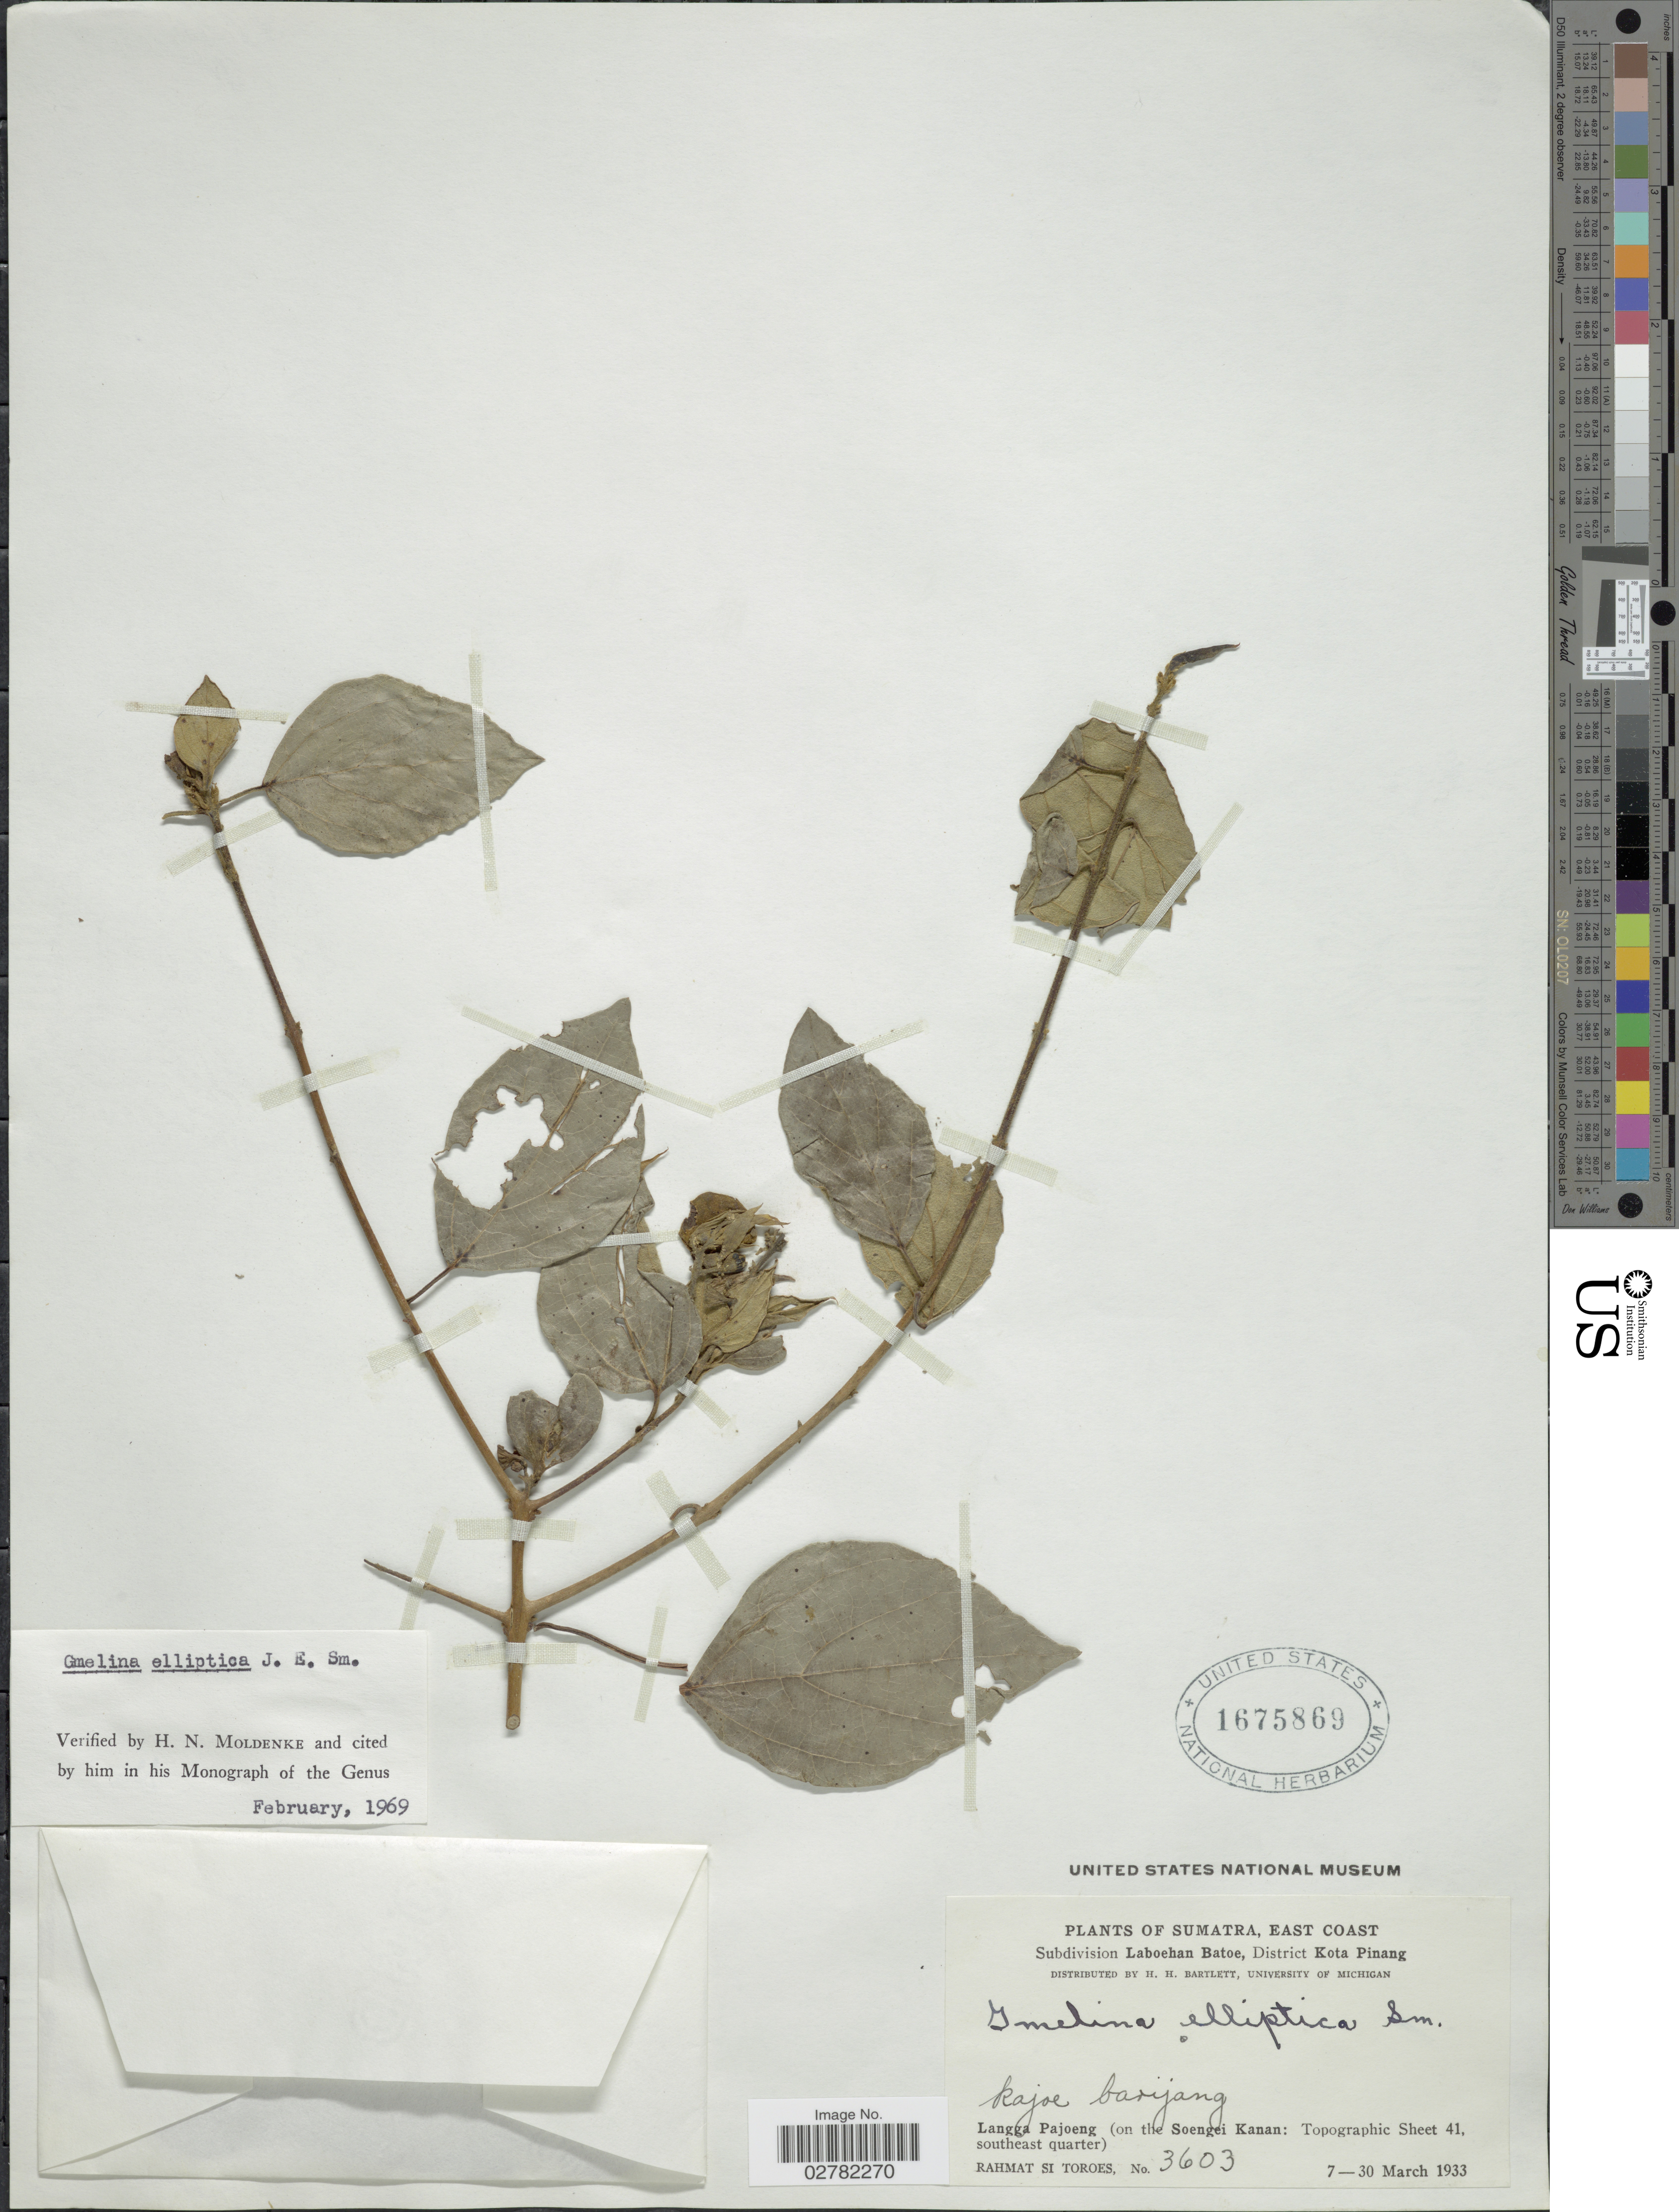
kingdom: Plantae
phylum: Tracheophyta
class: Magnoliopsida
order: Lamiales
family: Lamiaceae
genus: Gmelina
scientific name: Gmelina elliptica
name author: Sm.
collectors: Rahmat Si Boeea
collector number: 3603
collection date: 1933-03-07/1933-03-30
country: Indonesia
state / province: Sumatra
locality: East Coast. Subdivision Laboehan Batoe, District Kota Pinang. Langga Pajoeng (on the Soengei Kanan: Topographic Sheet 41, southeast quarter).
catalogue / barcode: US 1675869